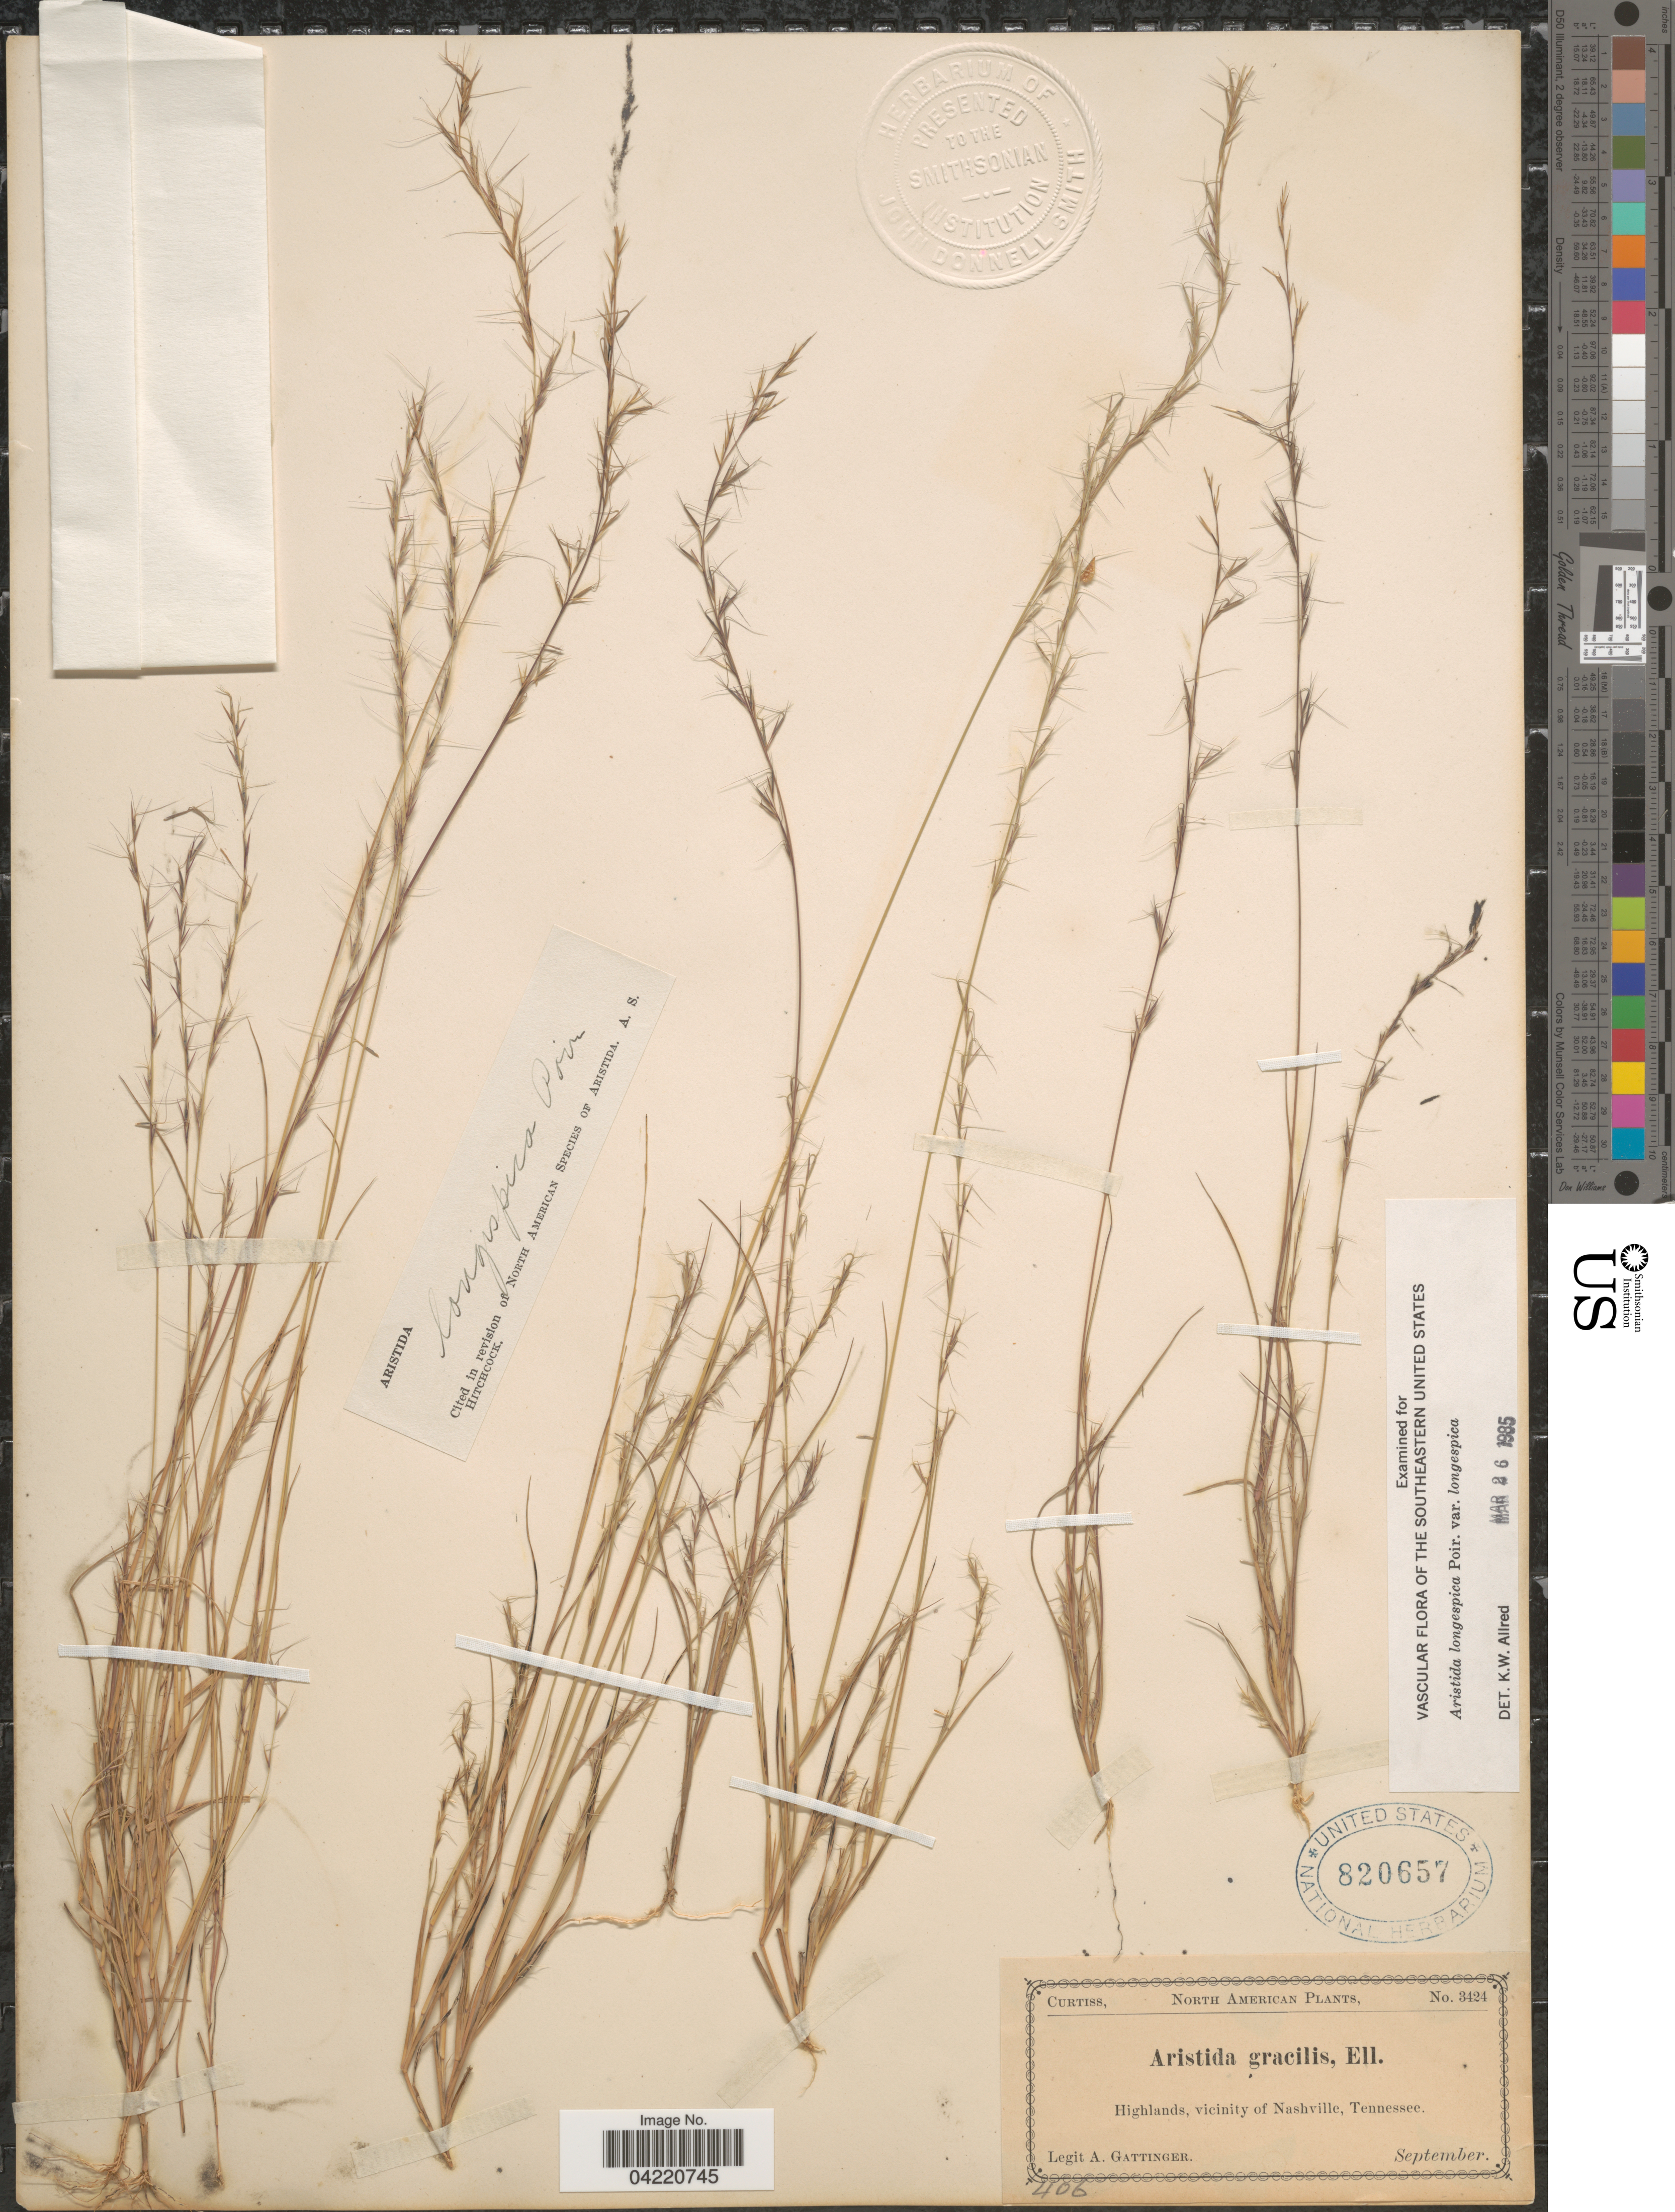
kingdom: Plantae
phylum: Tracheophyta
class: Liliopsida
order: Poales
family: Poaceae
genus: Aristida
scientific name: Aristida longespica var. longespica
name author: Poir.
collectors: A. Gattinger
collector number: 3424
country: United States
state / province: Tennessee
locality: North American. Highlands, vicinity of Nashville.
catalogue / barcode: US 820657